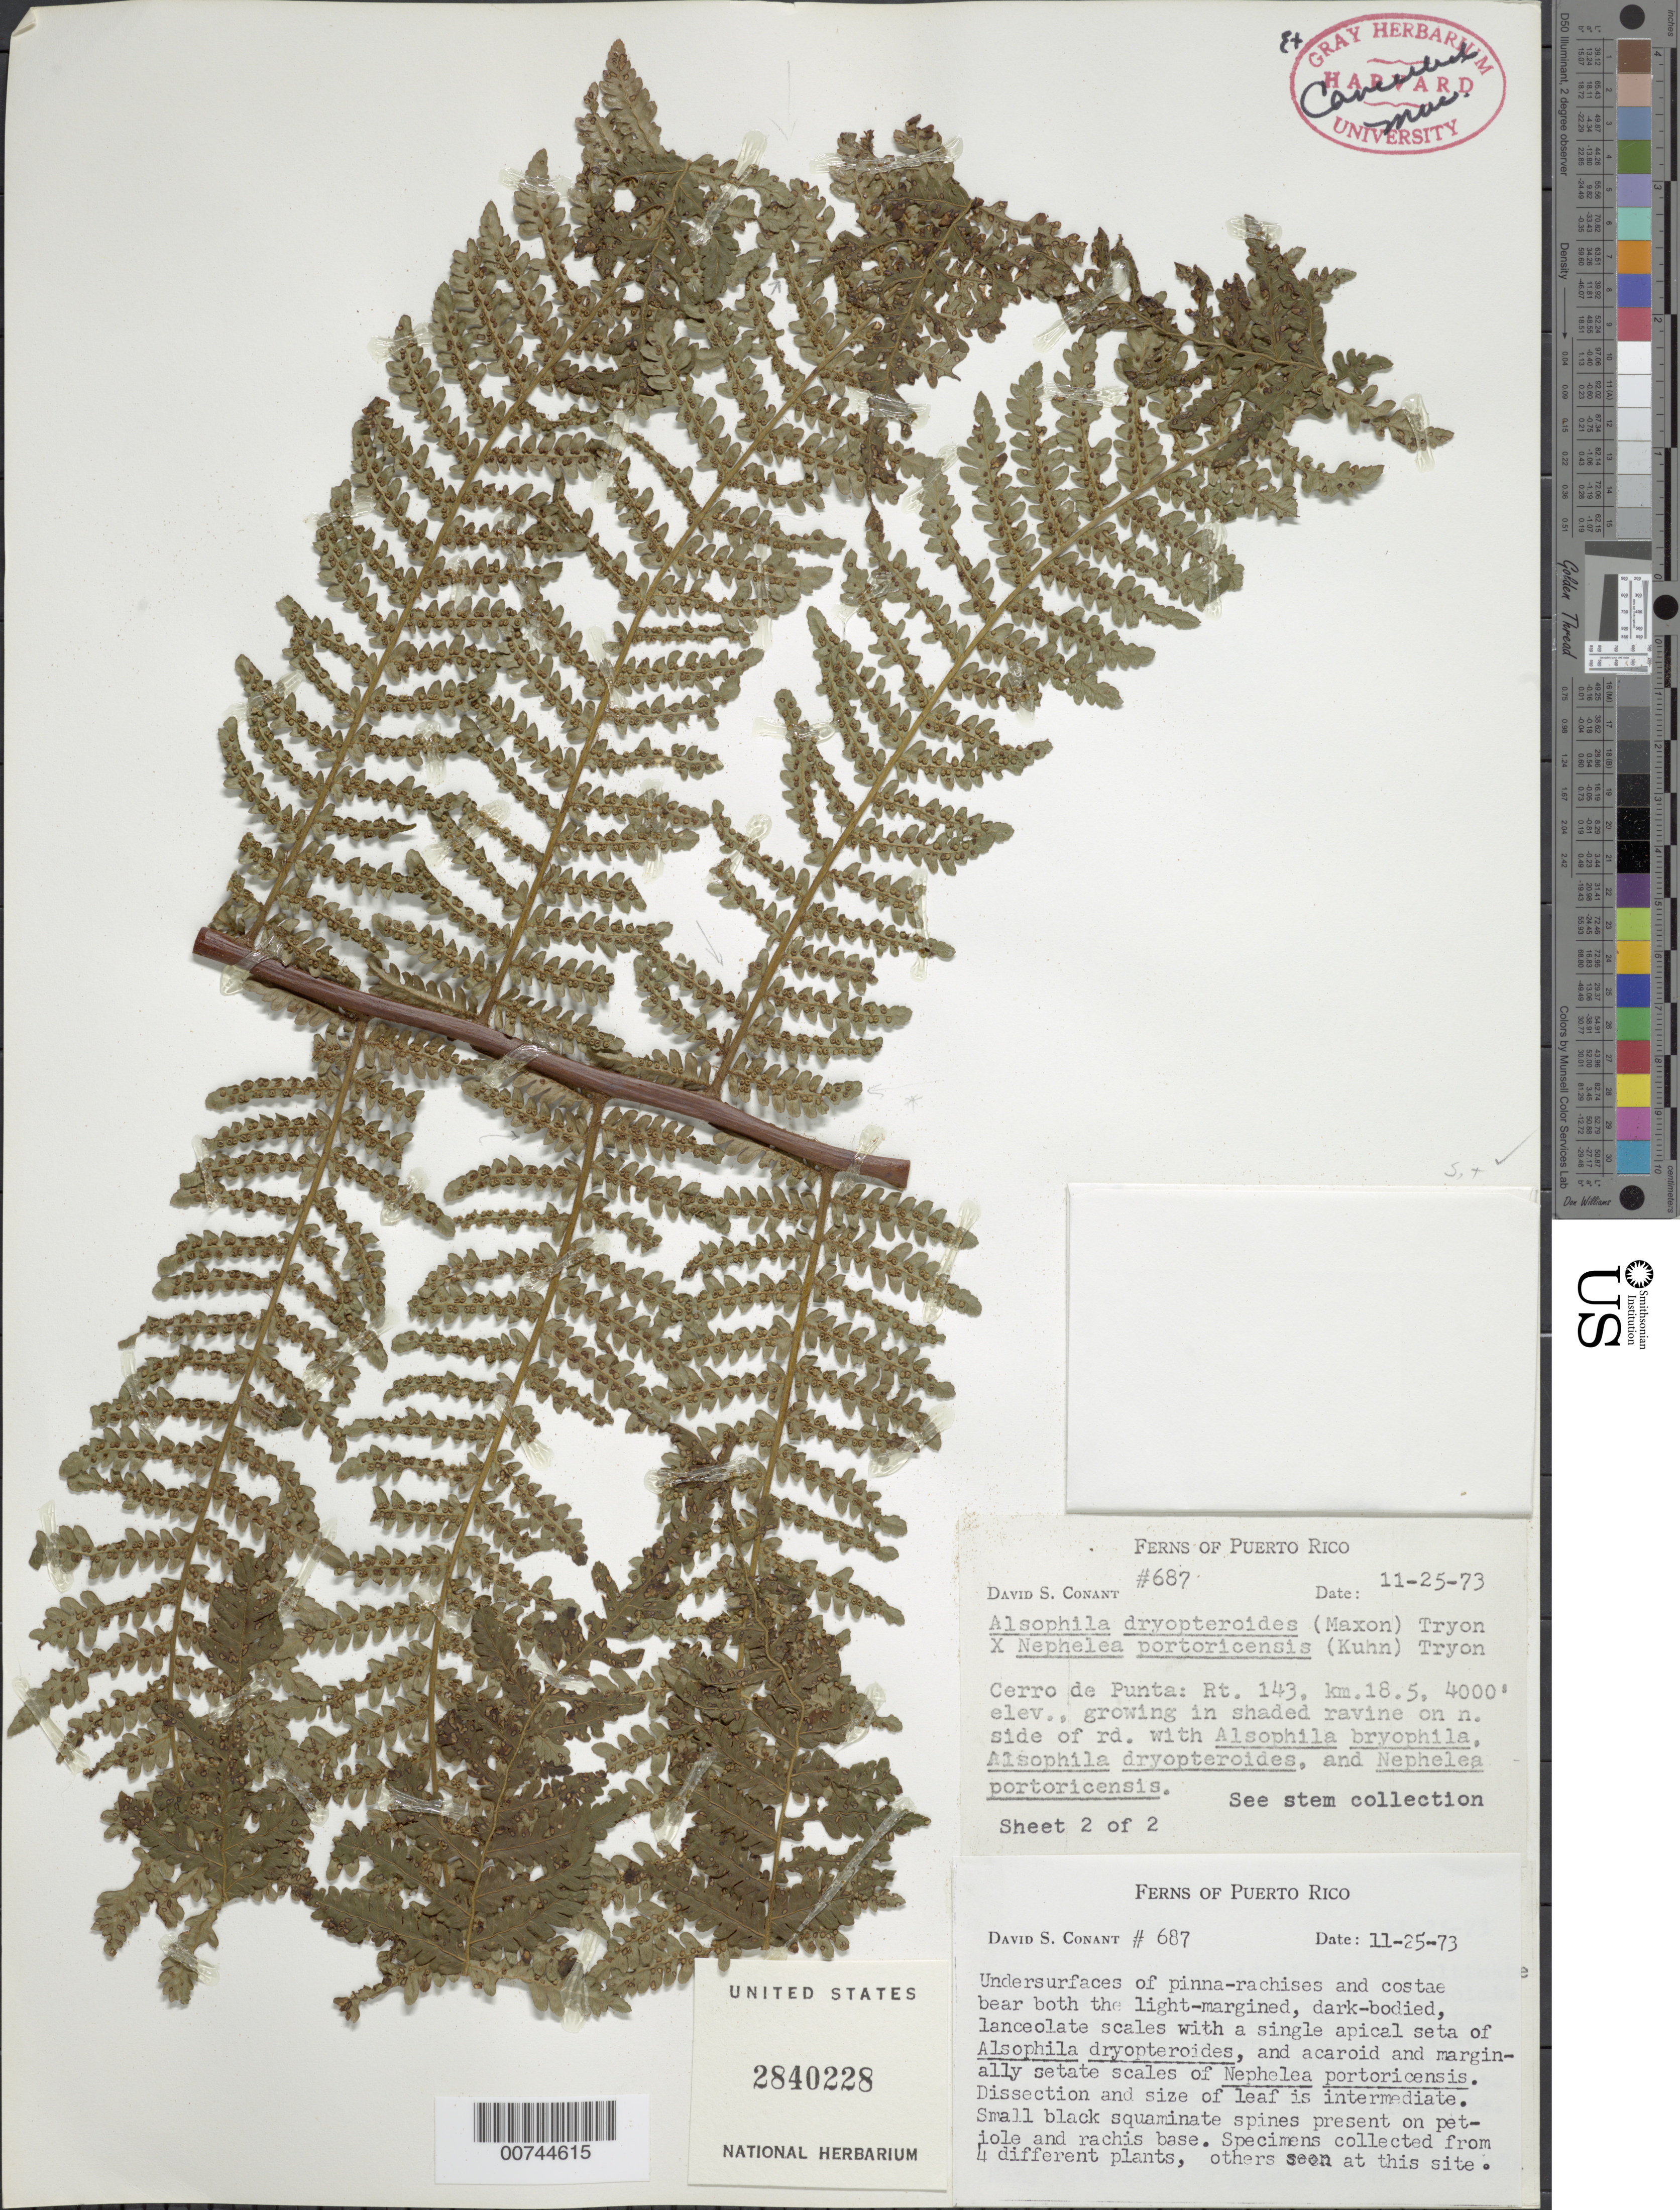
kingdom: Plantae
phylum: Tracheophyta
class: Polypodiopsida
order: Cyatheales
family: Cyatheaceae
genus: Alsophila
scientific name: Alsophila dryopteroides x A. portoricensis (Spreng. ex Kuhn) D.S. Conant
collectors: D. S. Conant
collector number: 687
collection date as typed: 25 Nov 1973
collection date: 1973-11-25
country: Puerto Rico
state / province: Jayuya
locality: Cerro de Punta: Rt. 143, km 18.5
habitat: Growing in shaded ravine on N. side of road with Alsophila bryophila, A. dryopteroides, and Nephelea portoricensis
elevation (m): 1219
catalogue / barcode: US 2840228